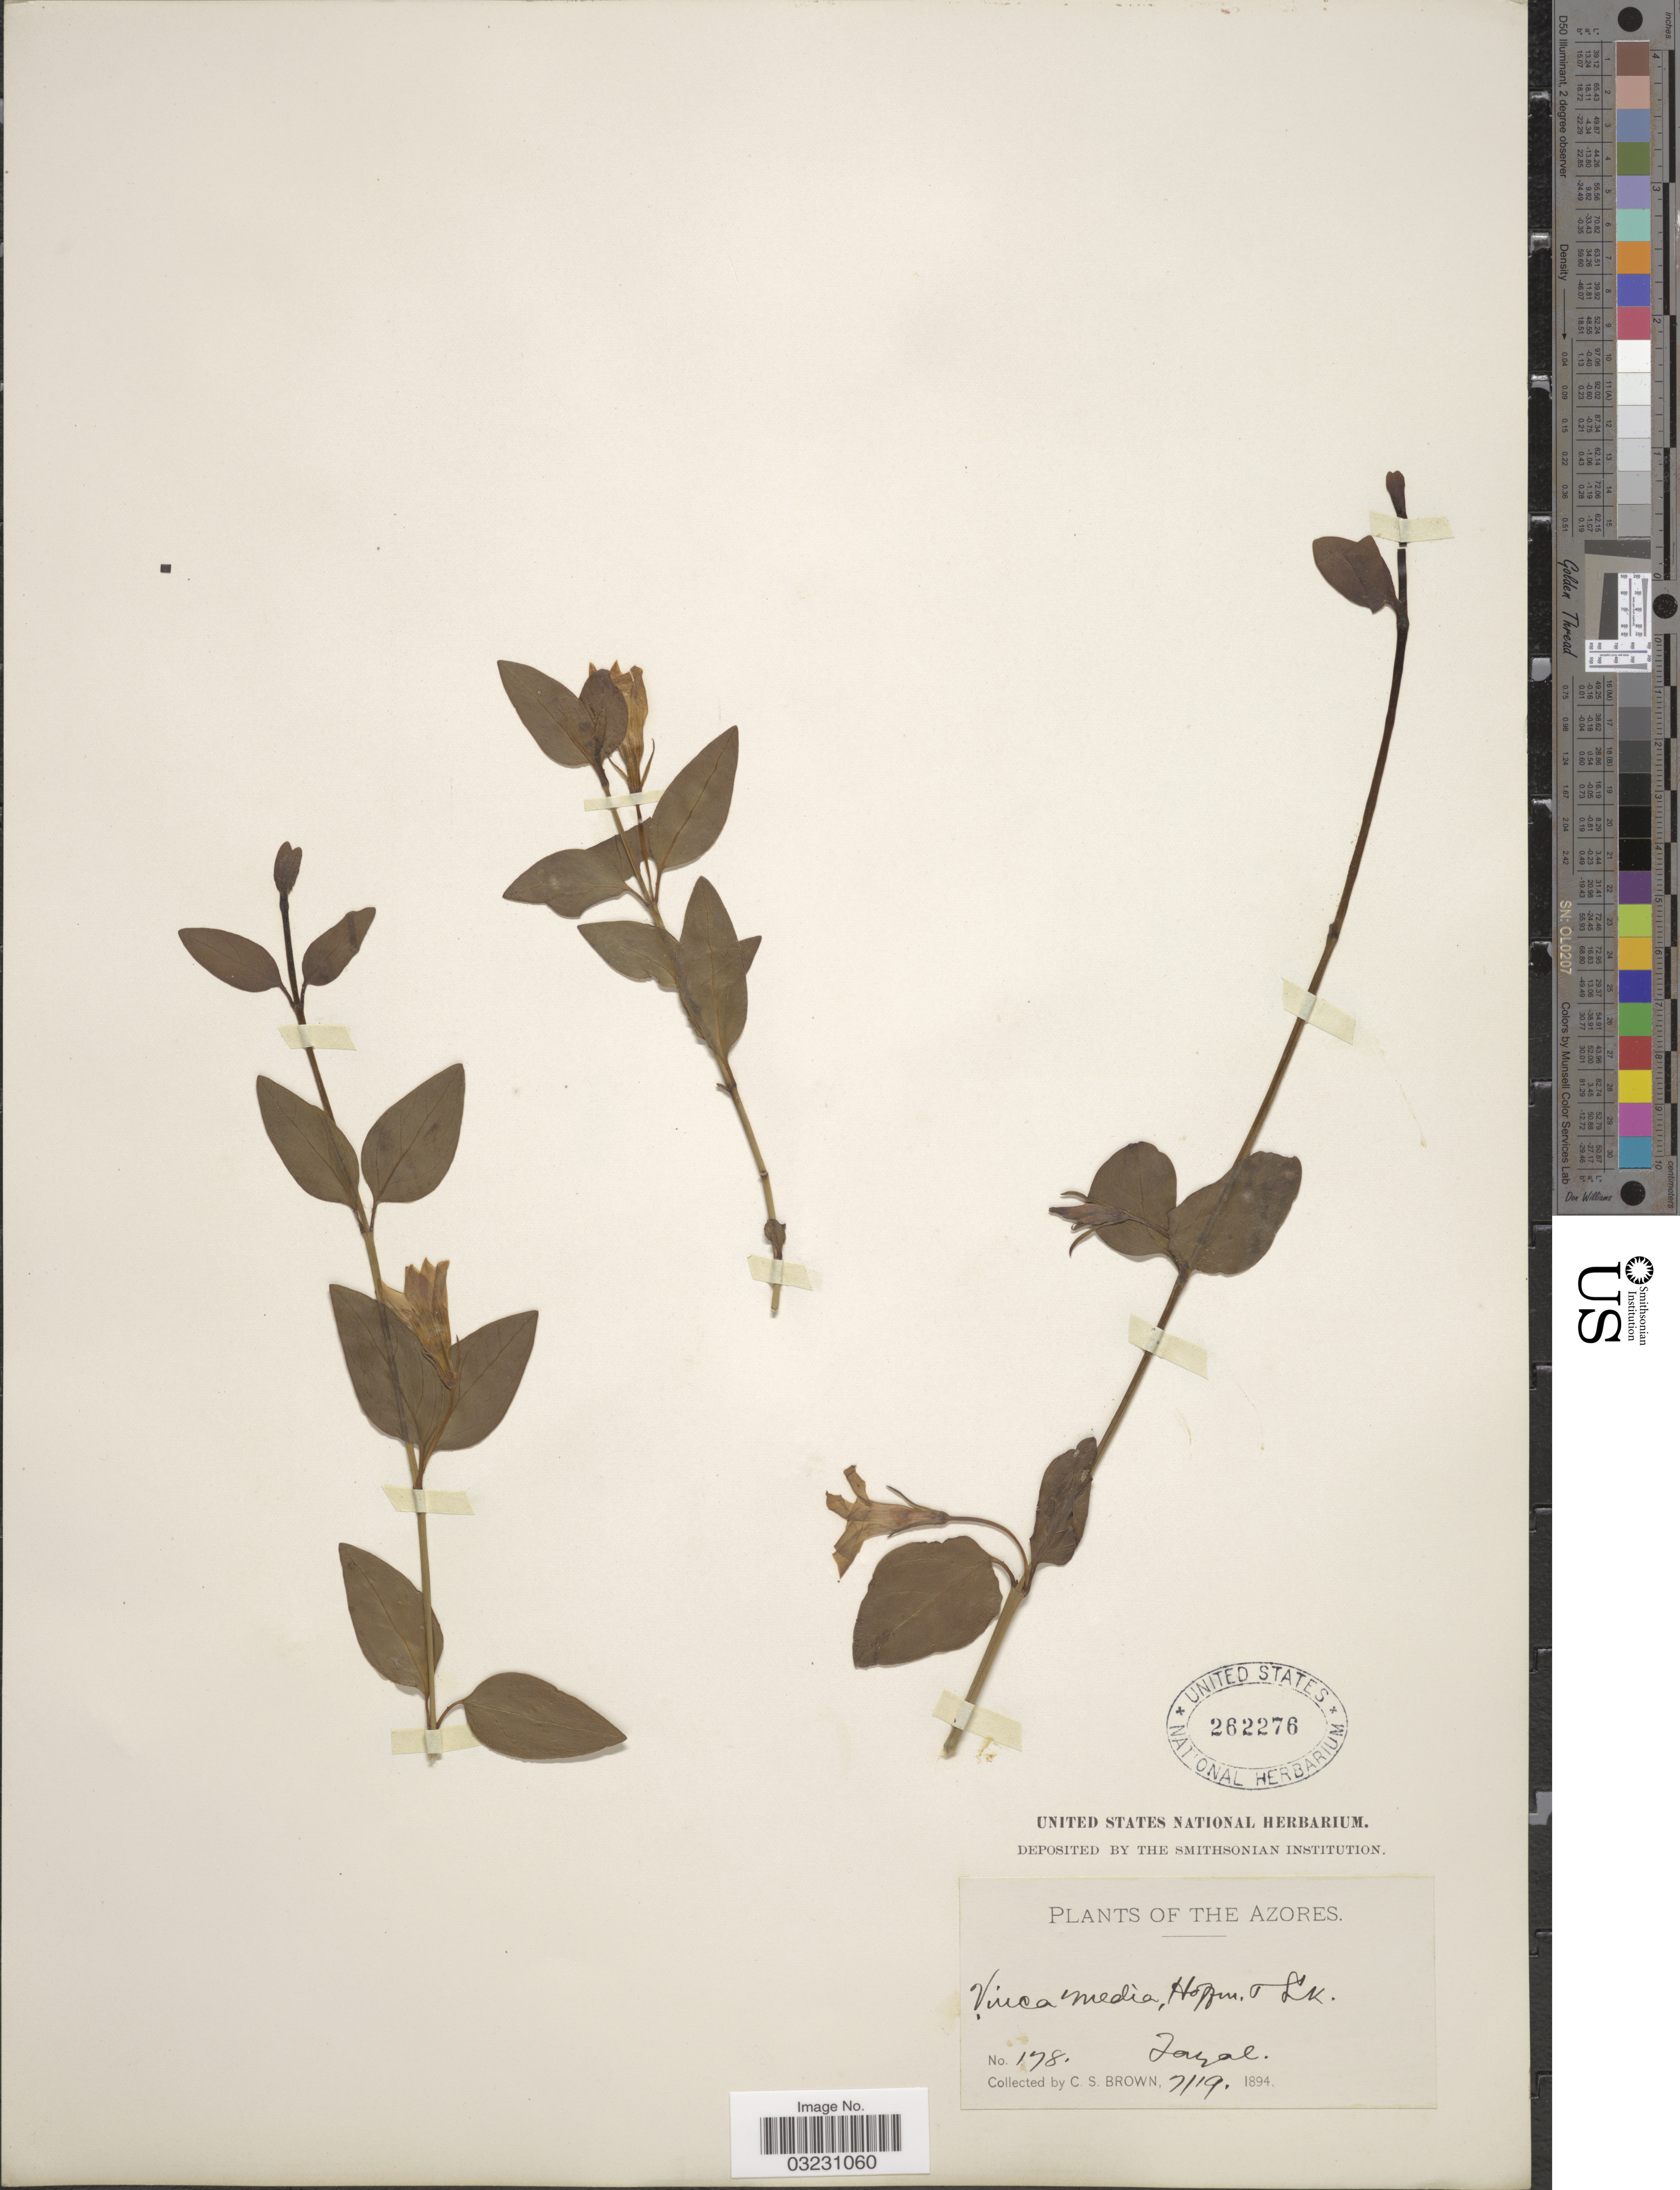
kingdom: Plantae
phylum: Tracheophyta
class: Magnoliopsida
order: Gentianales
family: Apocynaceae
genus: Vinca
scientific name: Vinca media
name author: Hoffmanns. & Link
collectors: C. S. Brown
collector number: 178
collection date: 1894-07-19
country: Portugal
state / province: Azores (Aut. Reg.)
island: Faial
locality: Fayal.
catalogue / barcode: US 262276